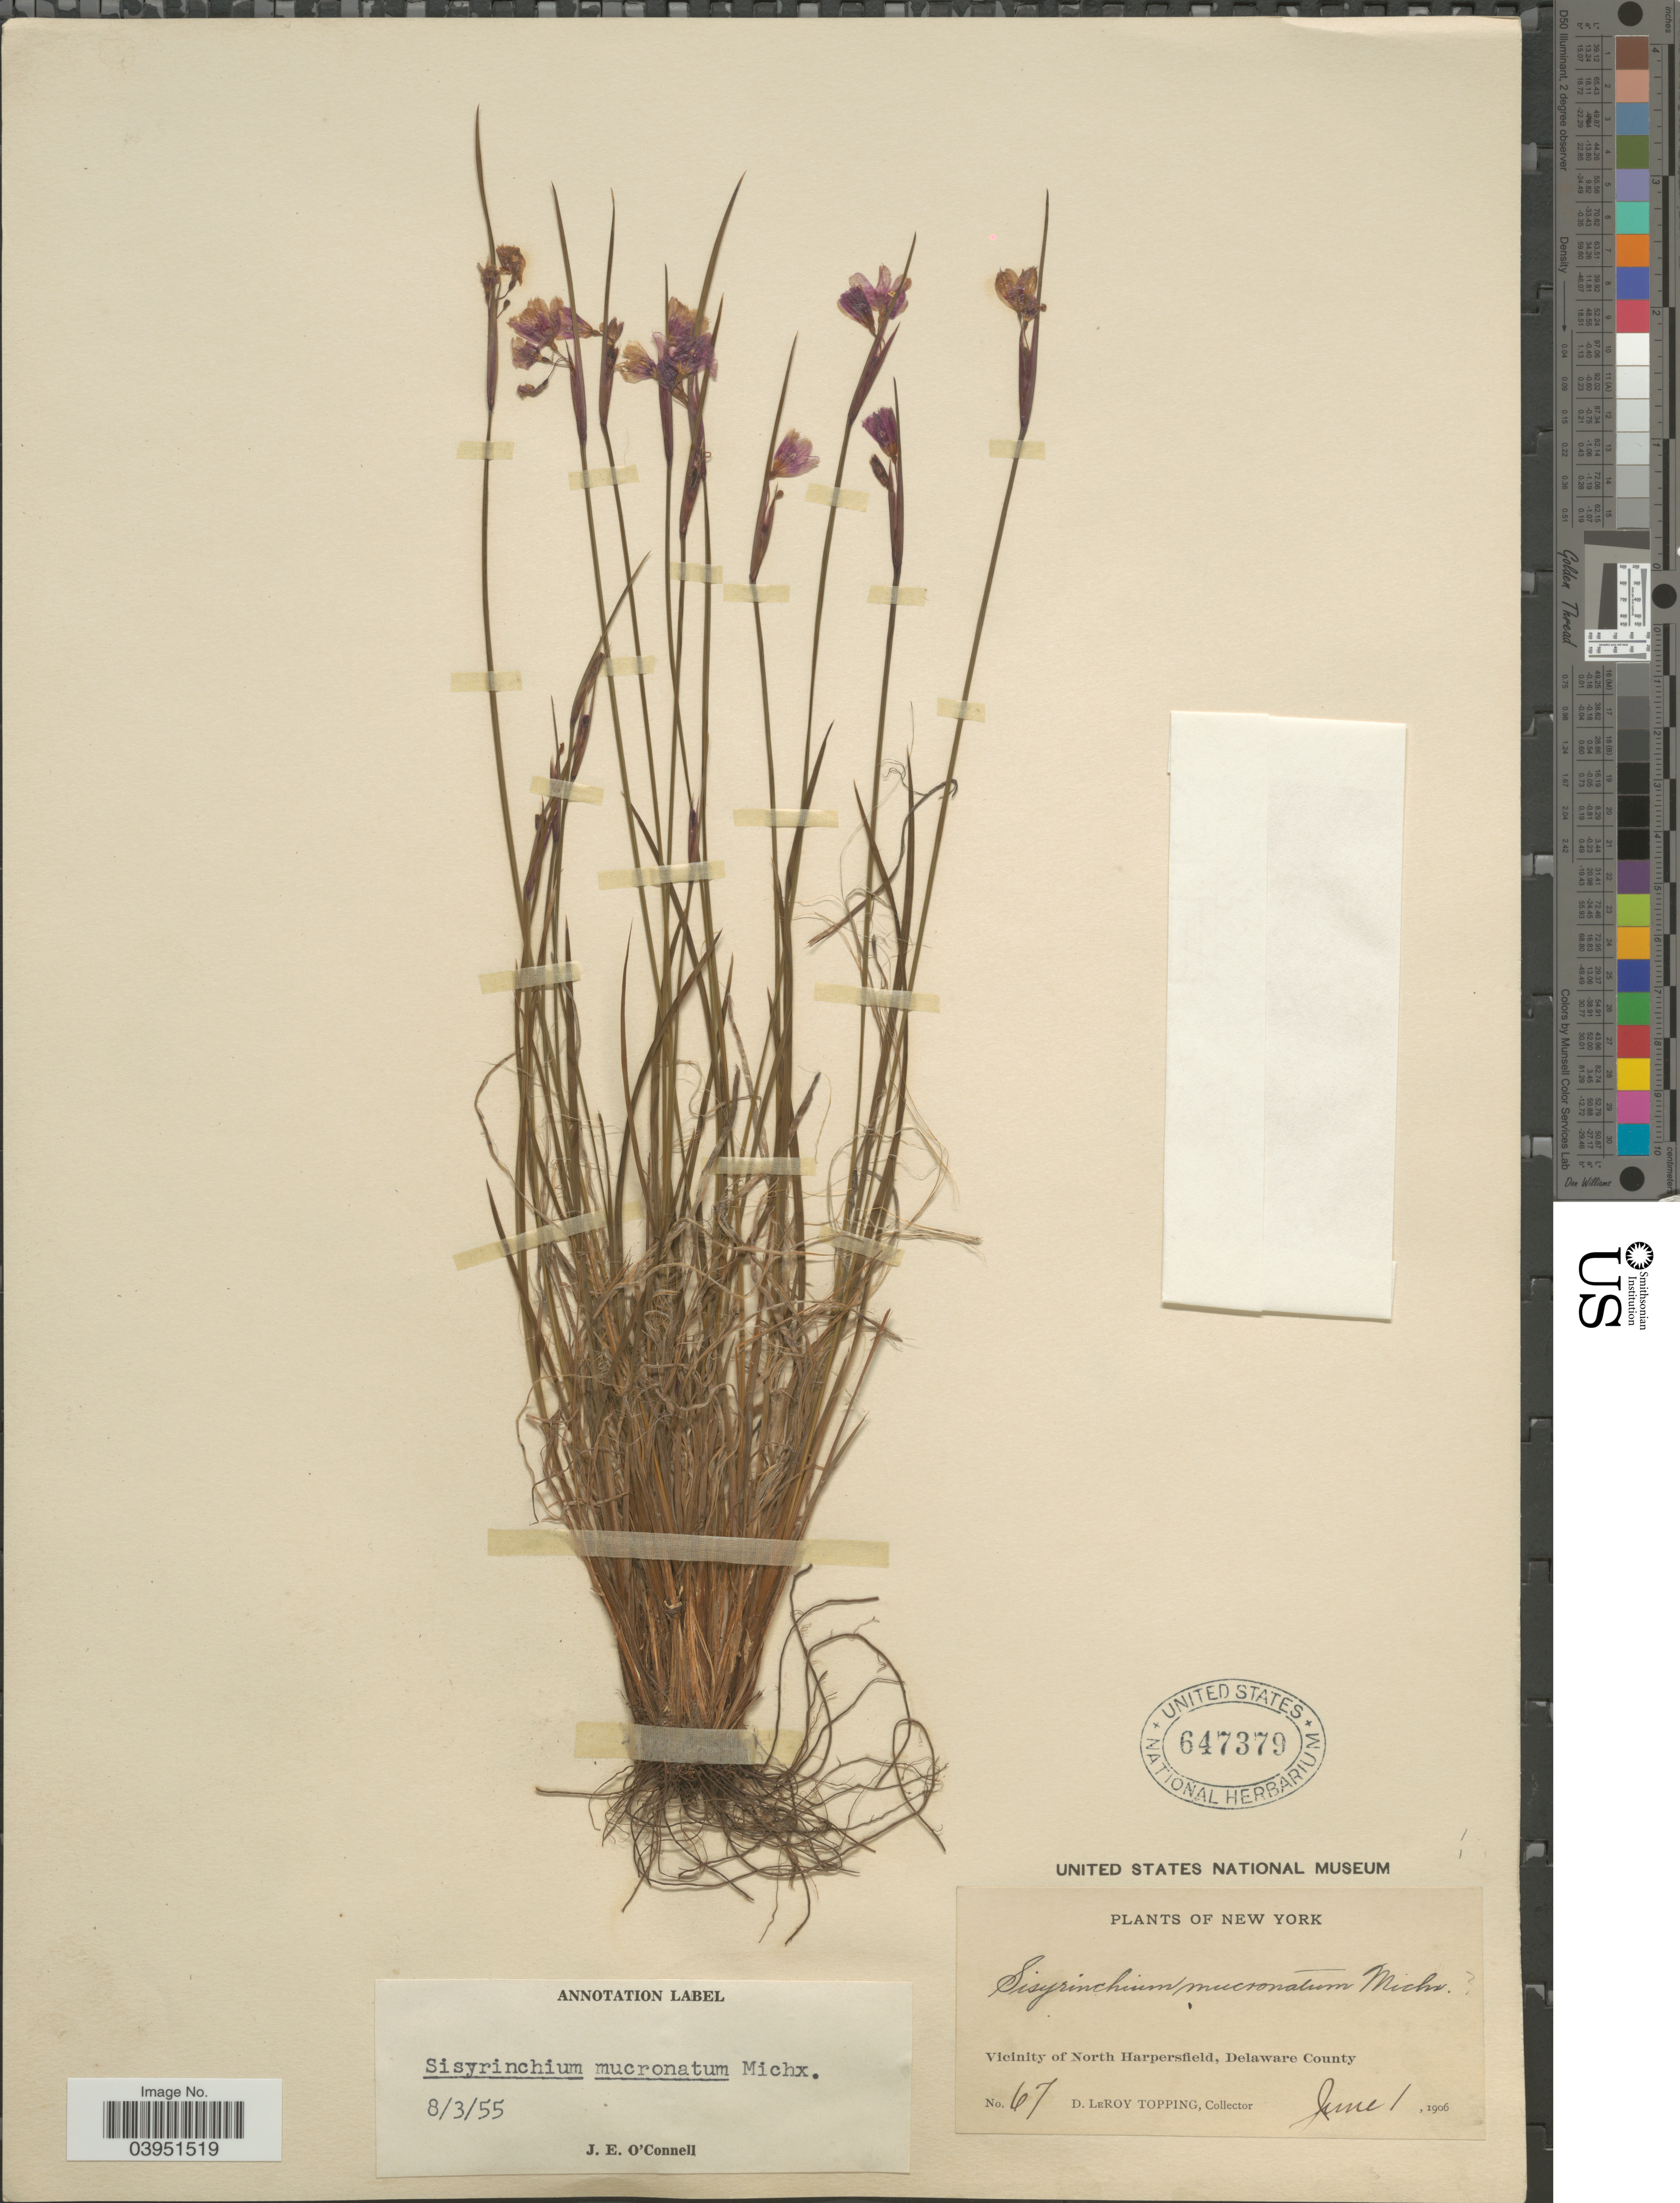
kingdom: Plantae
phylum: Tracheophyta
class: Liliopsida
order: Asparagales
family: Iridaceae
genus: Sisyrinchium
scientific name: Sisyrinchium mucronatum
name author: Michx.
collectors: D. L. Topping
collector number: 67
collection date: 1906-06-01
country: United States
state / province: New York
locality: Vicinity of North Harpersfield, Delaware County.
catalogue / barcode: US 647379